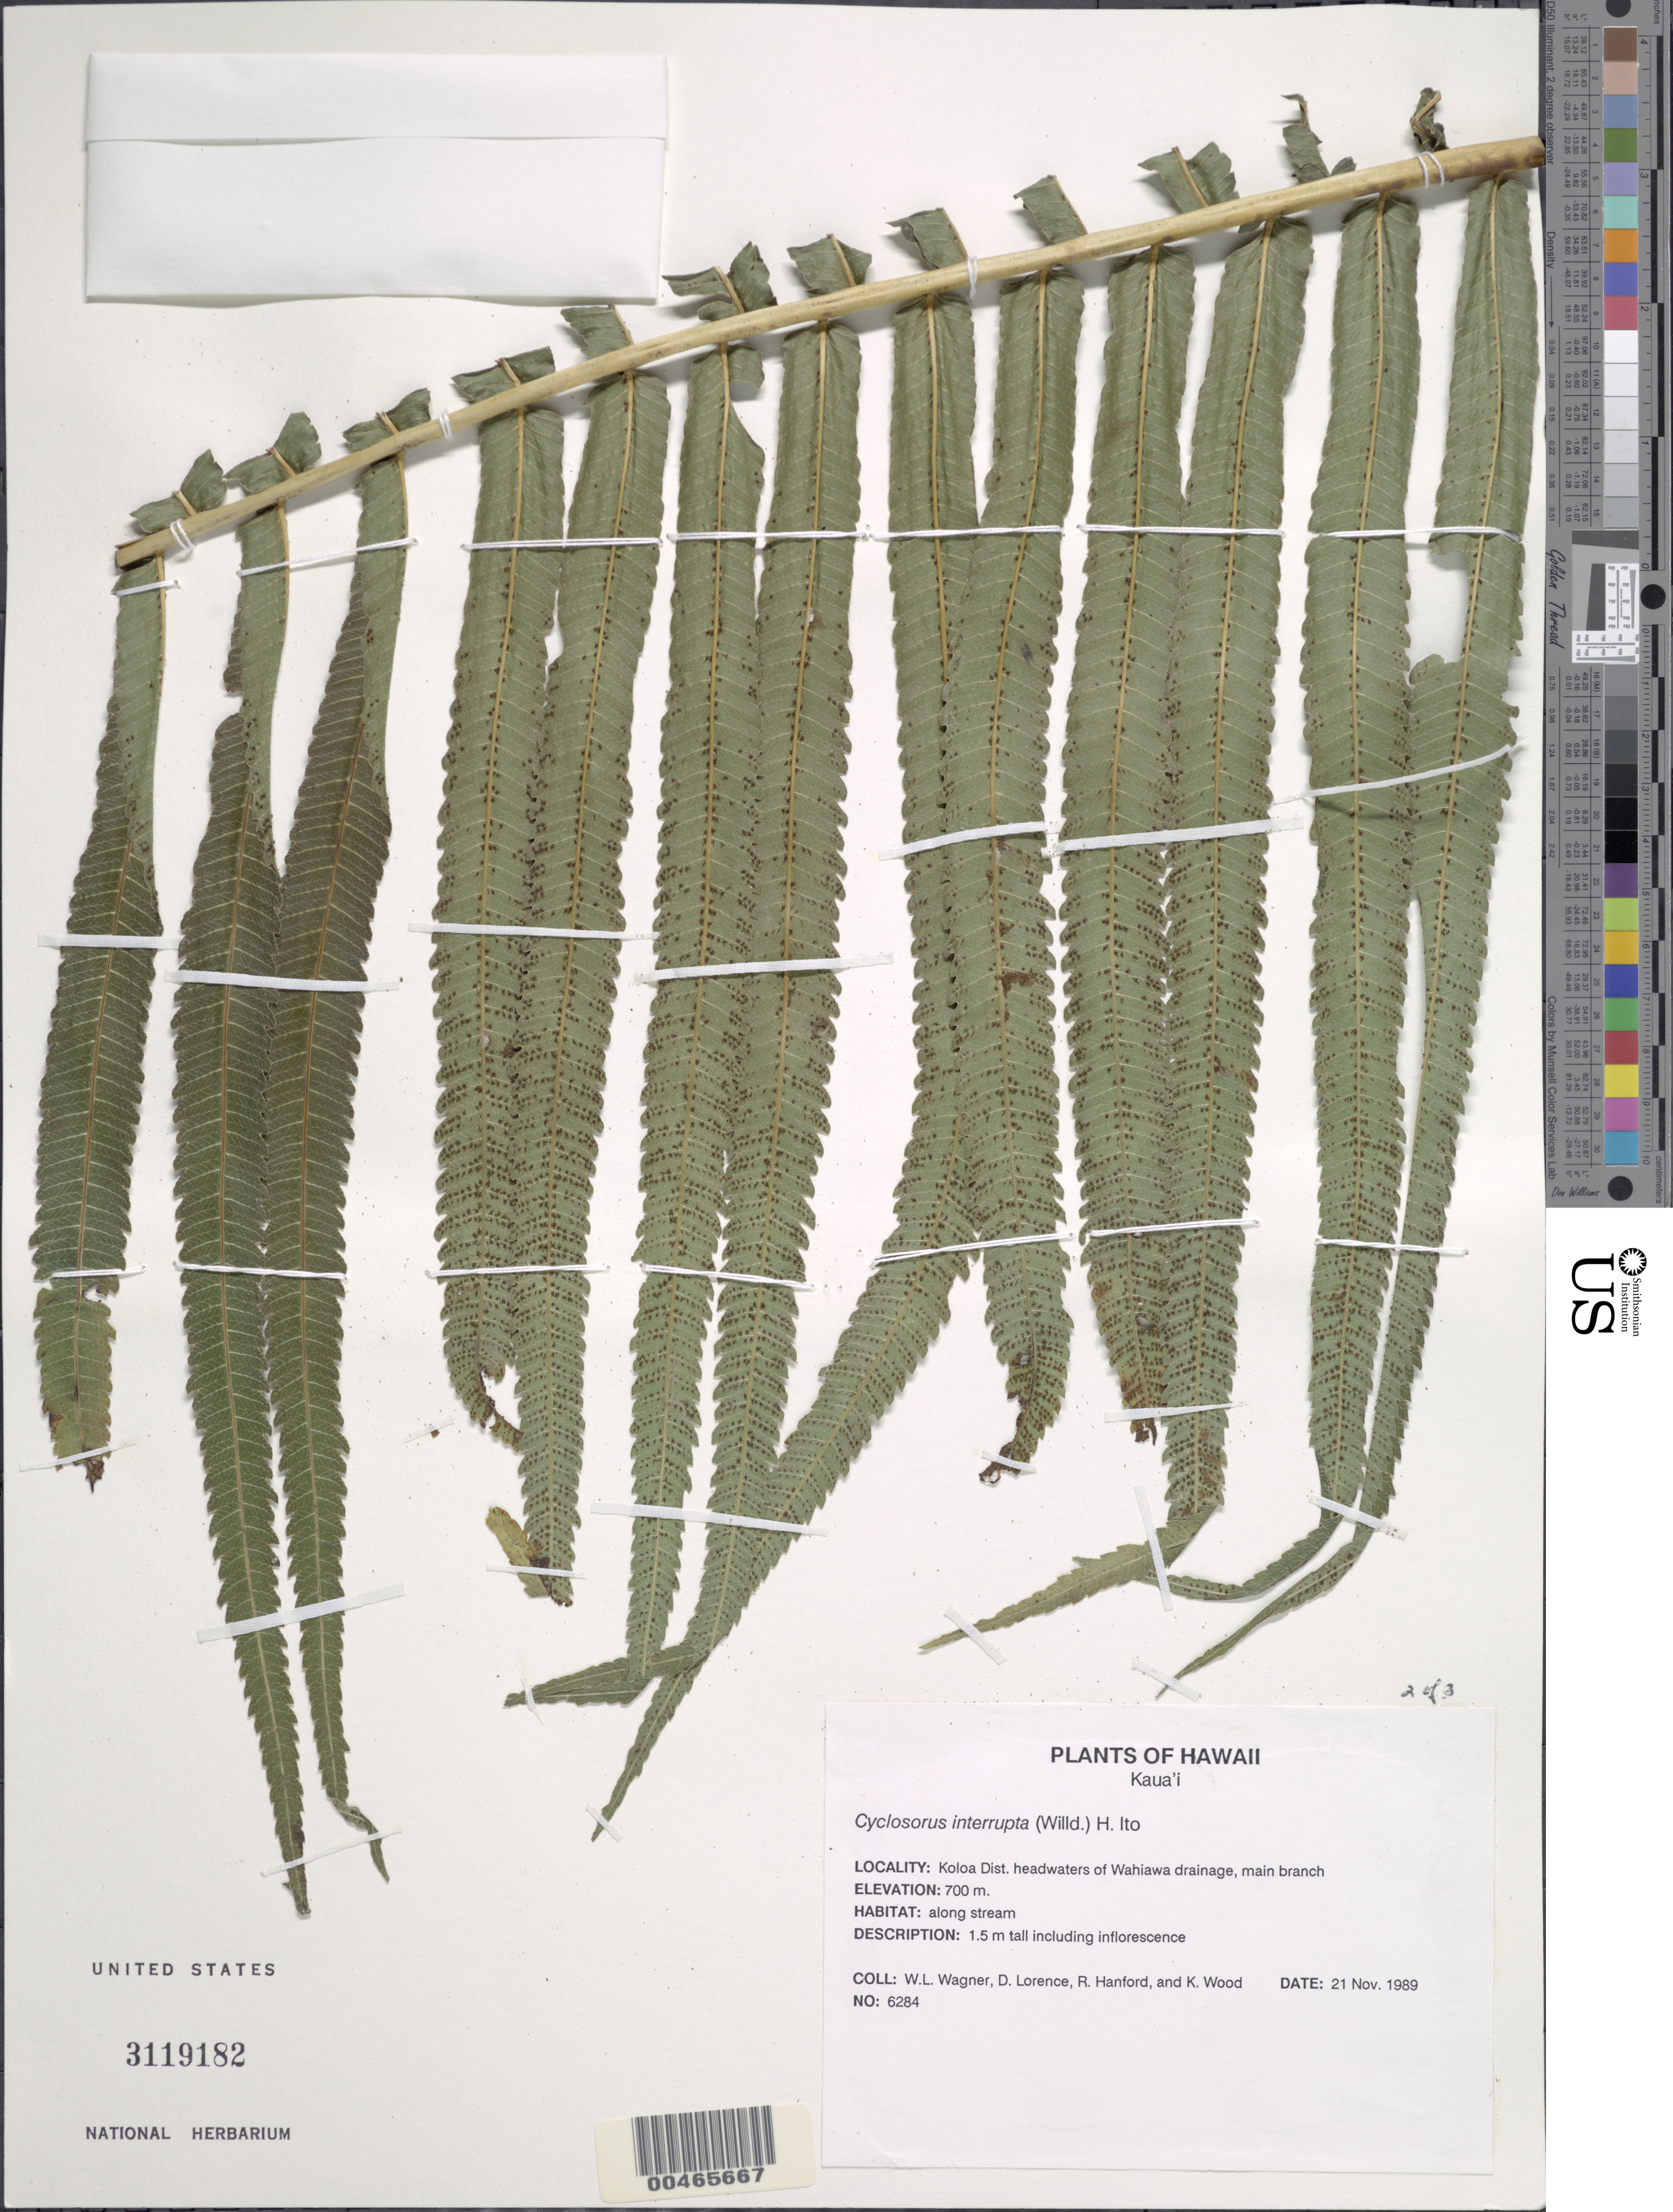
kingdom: Plantae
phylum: Tracheophyta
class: Polypodiopsida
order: Polypodiales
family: Thelypteridaceae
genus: Cyclosorus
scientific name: Cyclosorus interruptus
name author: (Willd.) H. Itô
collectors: W. L. Wagner, D. Lorence, R. Hanford & K. Wood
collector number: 6284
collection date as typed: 21 Nov 1989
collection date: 1989-11-21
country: United States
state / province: Hawaii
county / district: Kauai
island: Kaua'i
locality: Koloa Dist. headwaters of Wahiawa drainage, main branch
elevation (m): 700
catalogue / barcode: US 3119182